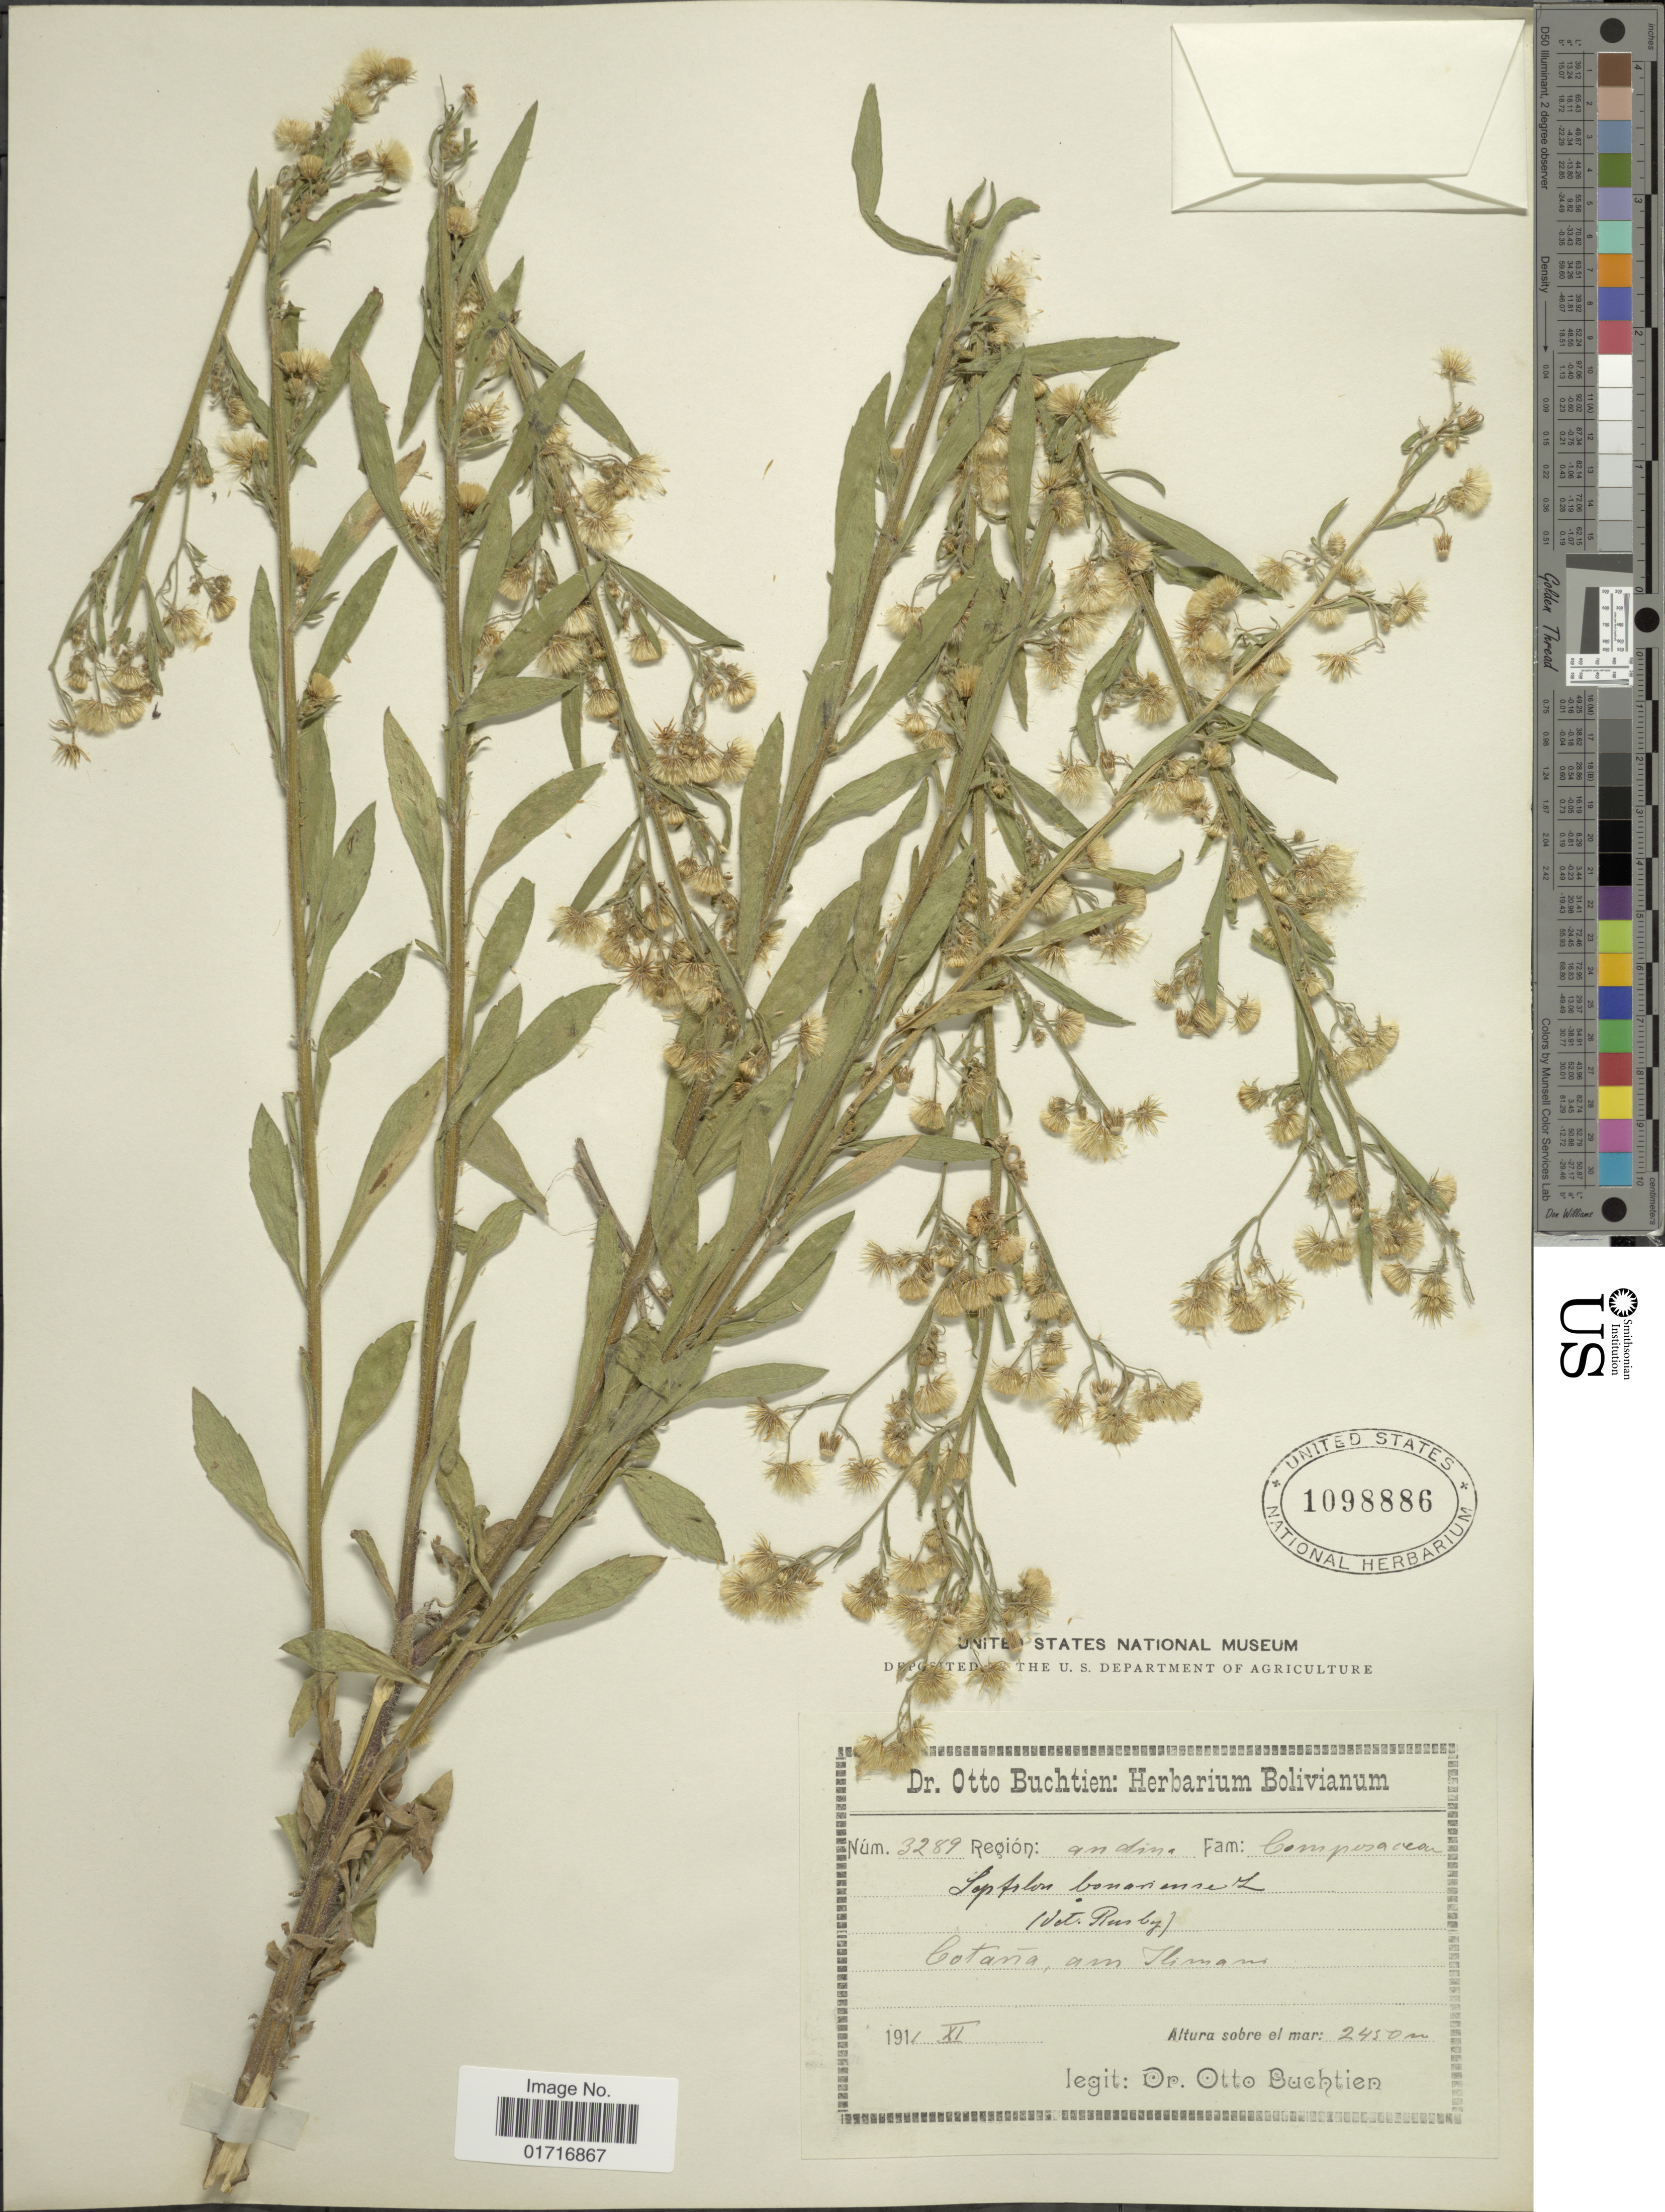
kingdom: Plantae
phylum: Tracheophyta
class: Magnoliopsida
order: Asterales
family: Asteraceae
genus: Conyza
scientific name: Conyza bonariensis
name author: (L.) Cronq.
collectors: O. Buchtien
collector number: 3289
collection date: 1911-11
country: Bolivia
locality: Region: Andina, Cotana, Am Kimans.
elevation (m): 2450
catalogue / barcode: US 1098886